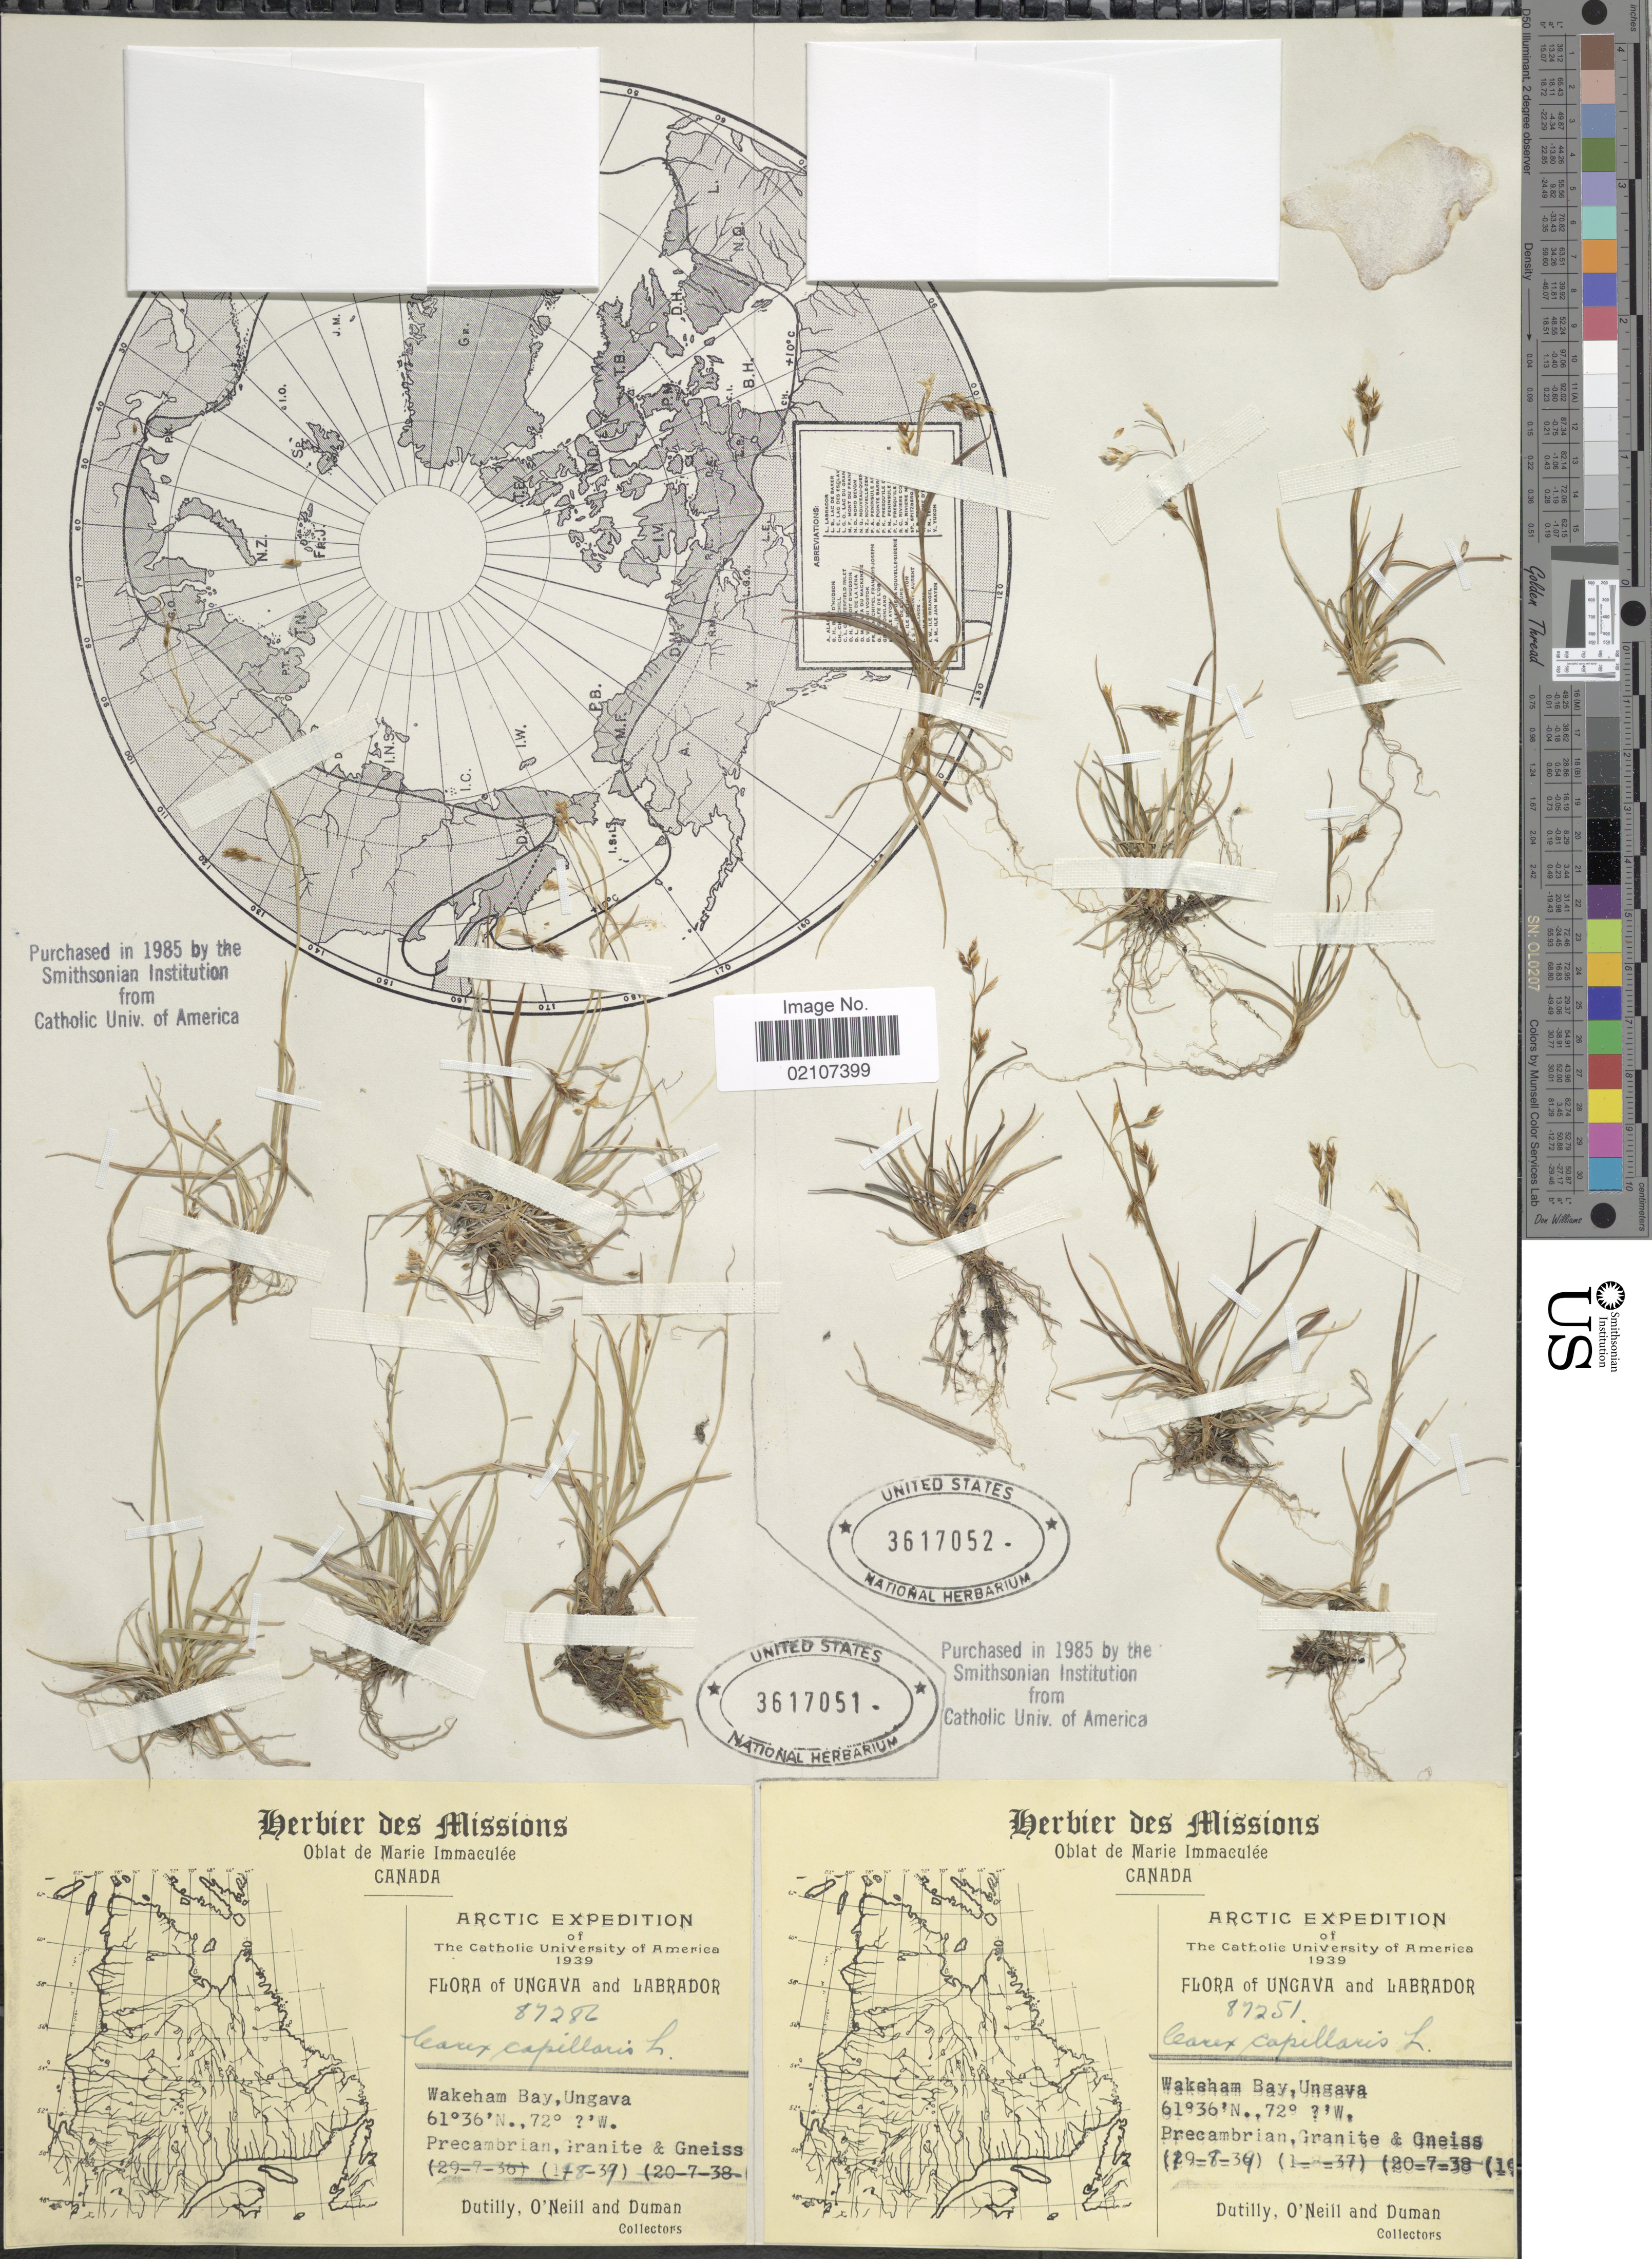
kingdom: Plantae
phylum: Tracheophyta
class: Liliopsida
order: Poales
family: Cyperaceae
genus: Carex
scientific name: Carex capillaris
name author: L.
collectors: -. Dutilly, O' Neill & -. Duman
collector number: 87286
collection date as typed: Transcribed d/m/y: 11/8/39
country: Canada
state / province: Quebec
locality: Arctic, Wakeham Bay, Ungava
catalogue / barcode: US 3617051